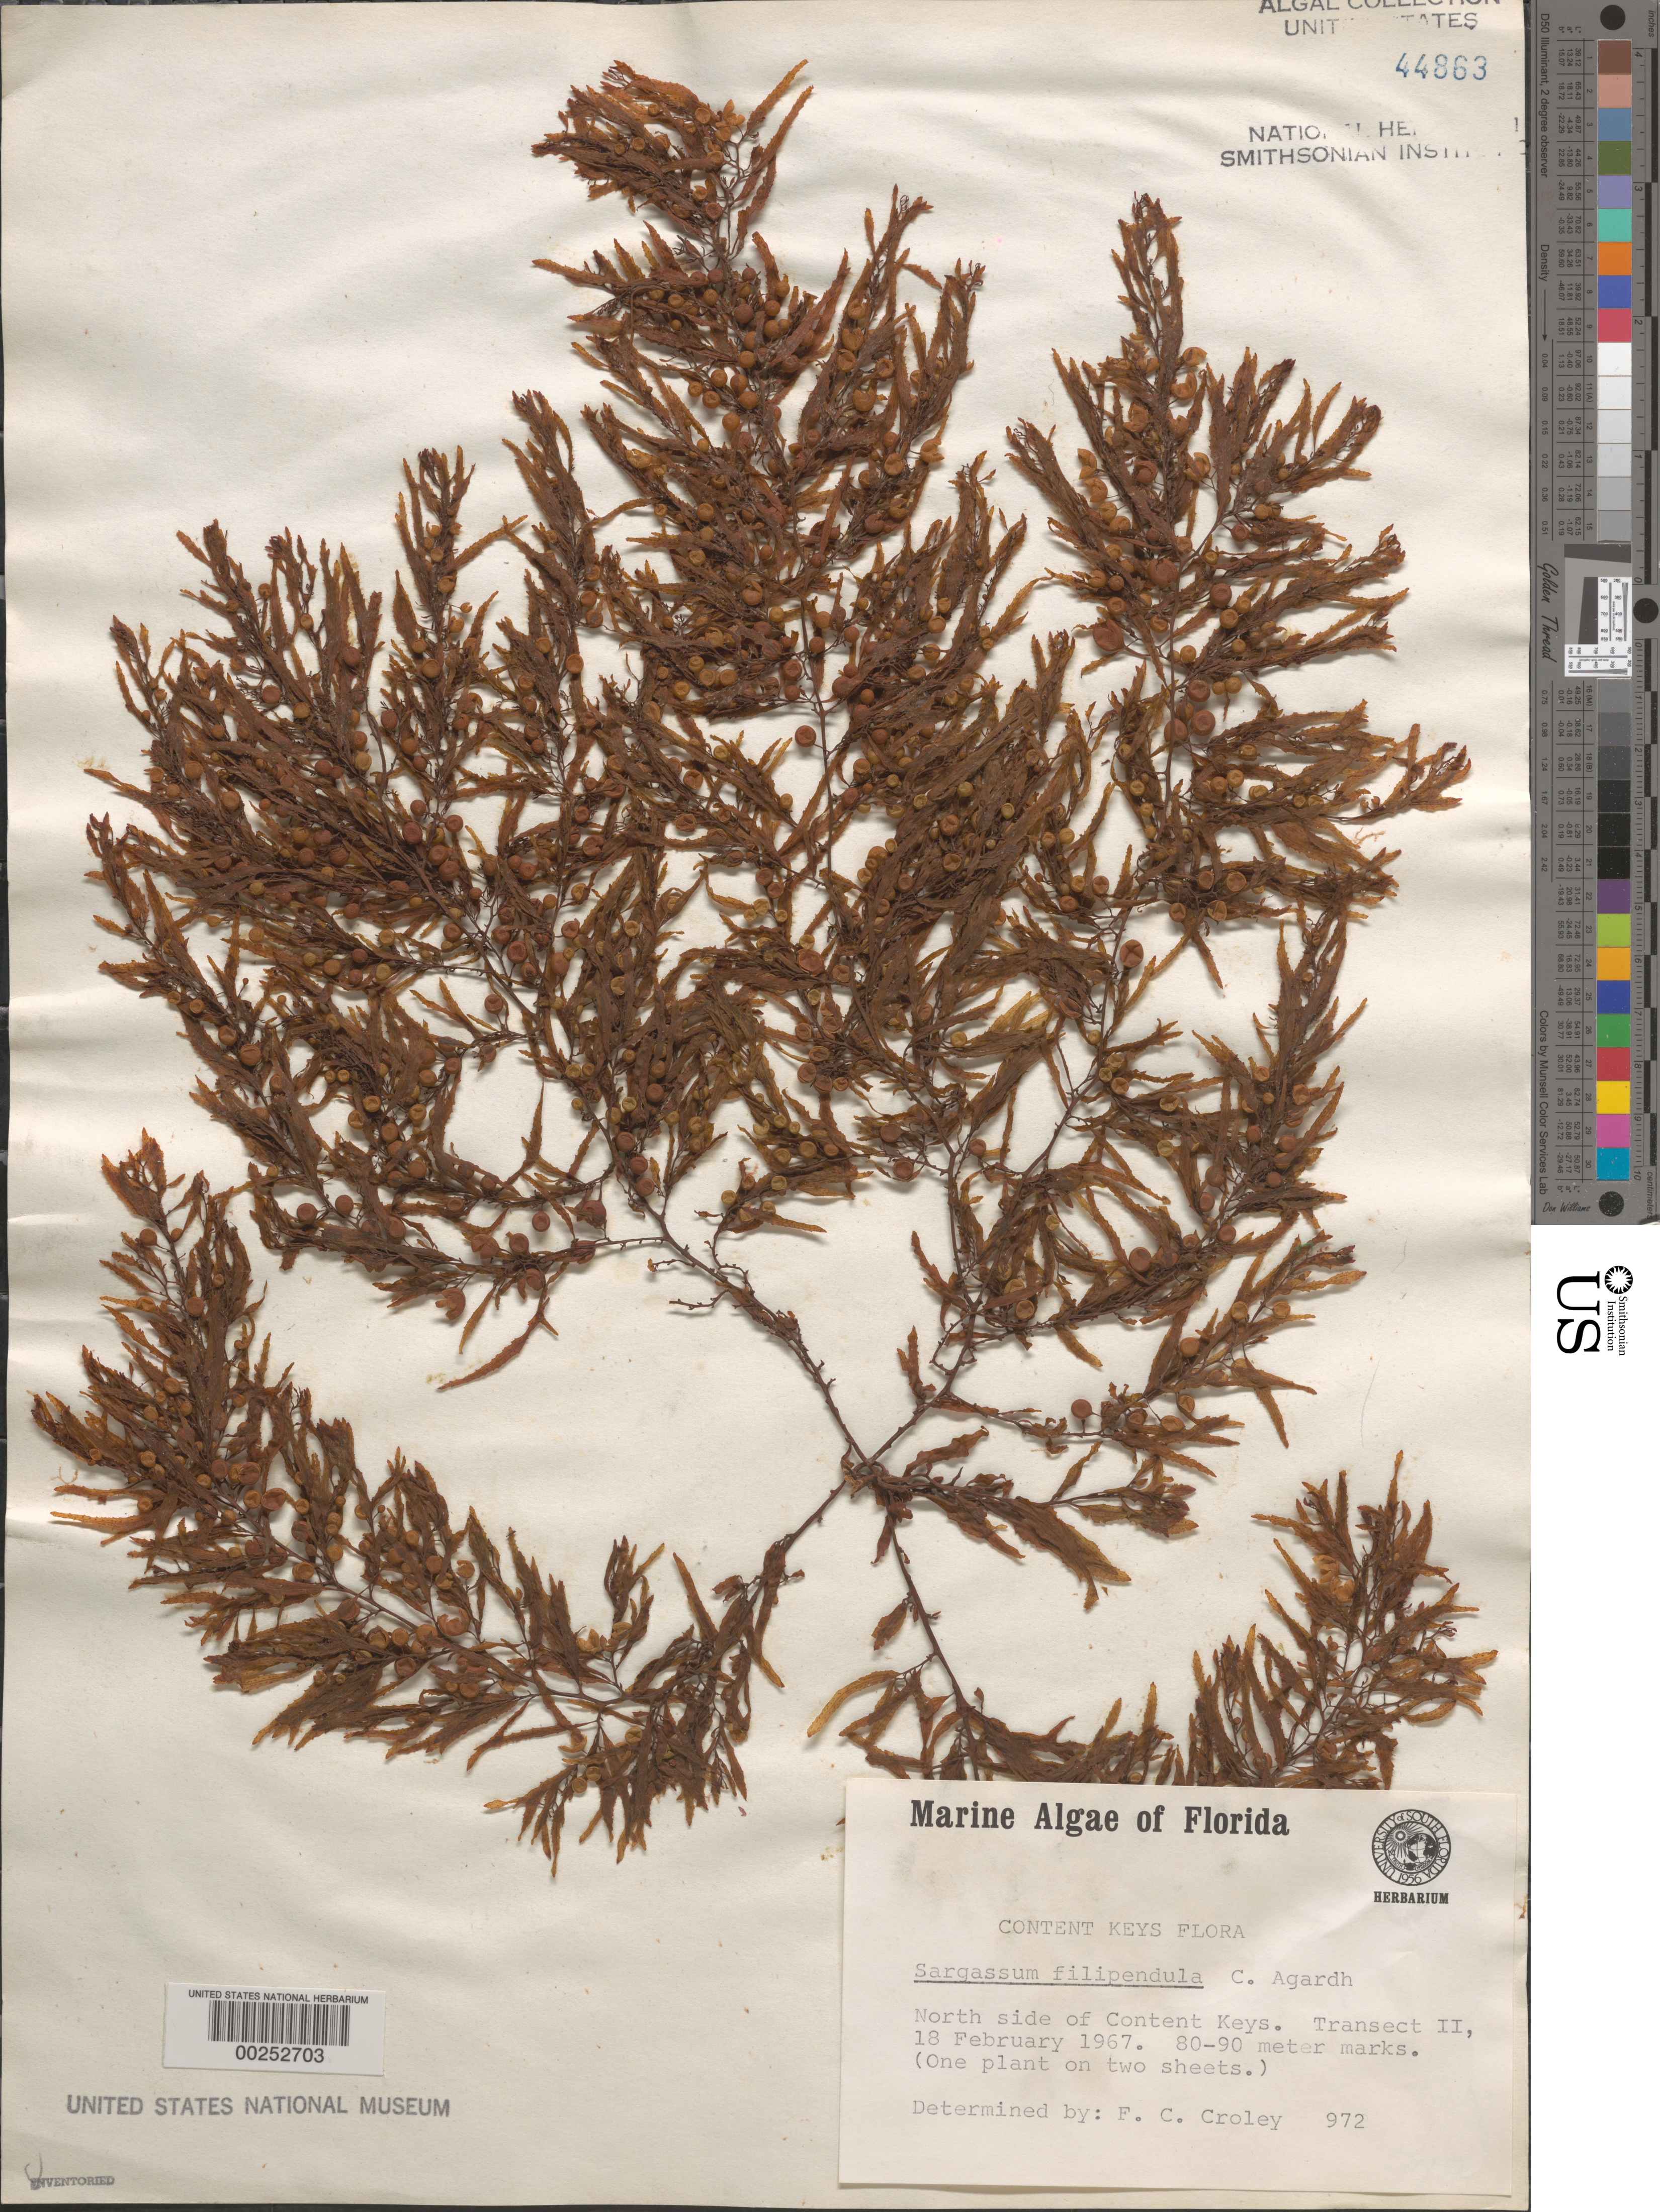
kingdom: Chromista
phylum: Ochrophyta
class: Phaeophyceae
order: Fucales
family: Sargassaceae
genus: Sargassum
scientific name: Sargassum filipendula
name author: C. Agardh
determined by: Croley, F. C.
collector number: FCC 972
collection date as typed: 18 Feb 1967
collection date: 1967-02-18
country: United States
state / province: Florida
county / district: Monroe County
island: Content Keys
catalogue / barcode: US 44863